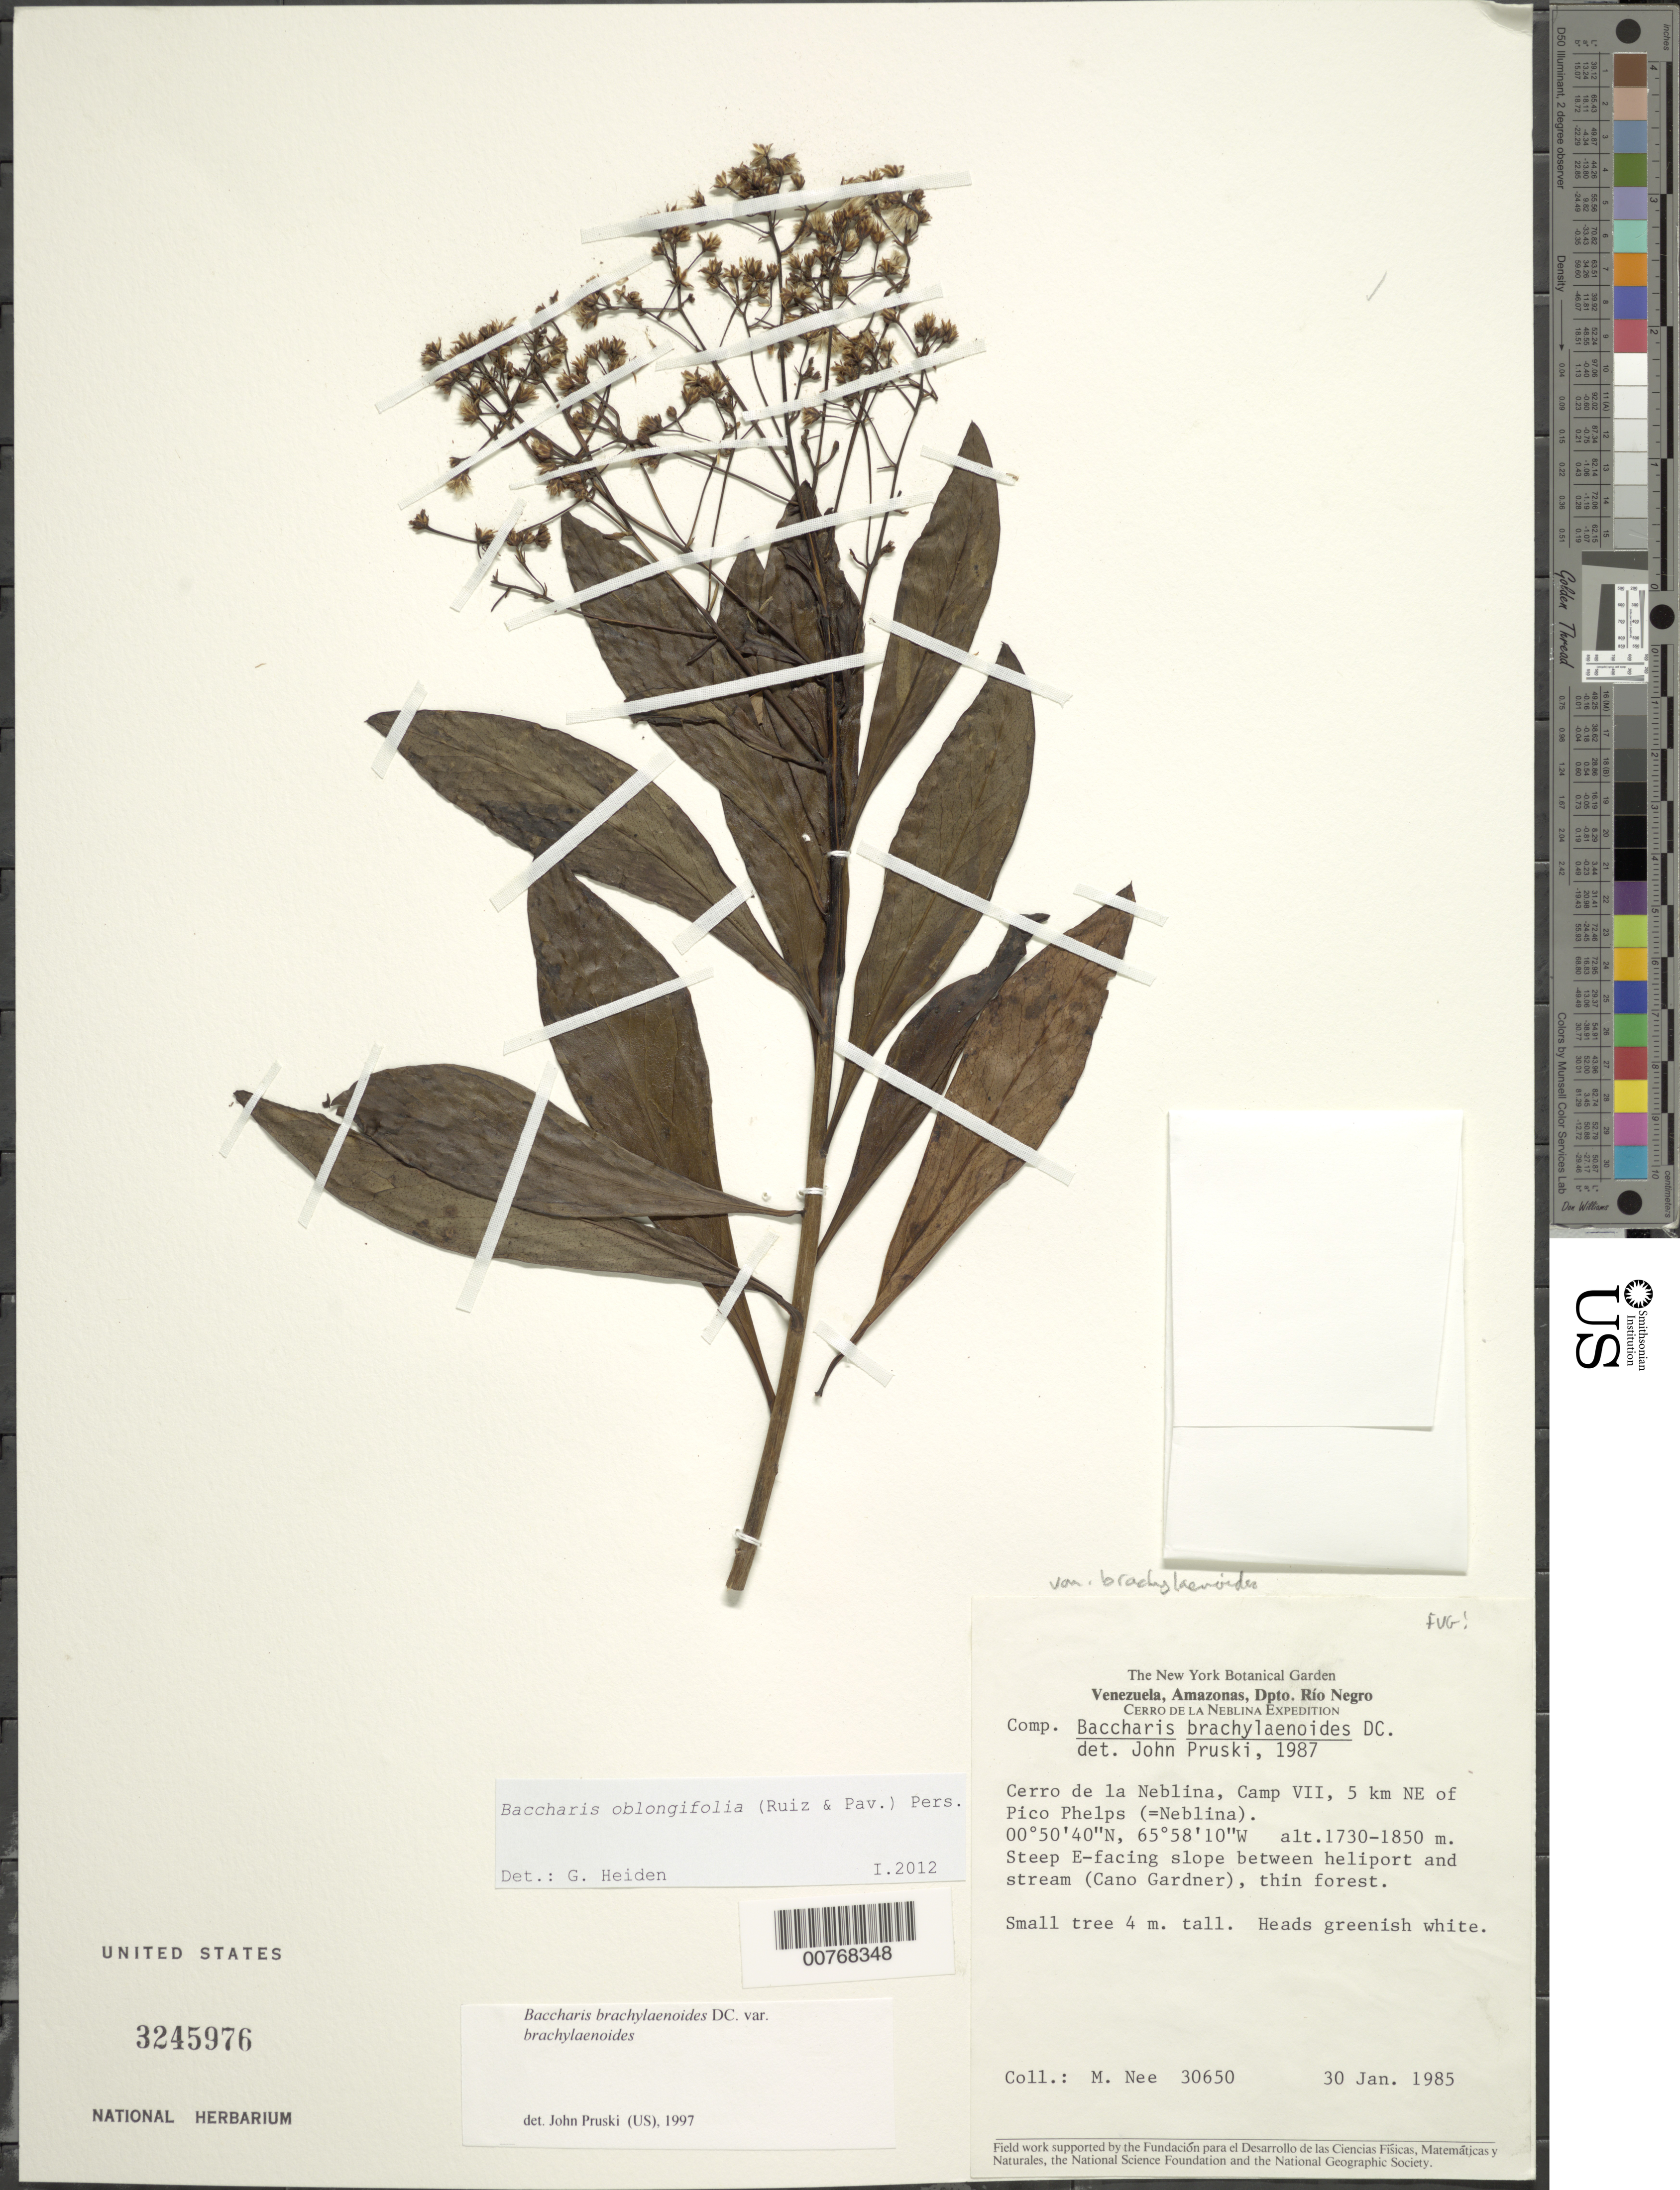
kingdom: Plantae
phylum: Tracheophyta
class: Magnoliopsida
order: Asterales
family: Asteraceae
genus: Baccharis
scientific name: Baccharis oblongifolia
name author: (Ruiz & Pav.) Pers.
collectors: M. Nee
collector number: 30650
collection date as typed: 30-Jan-85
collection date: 1985-01-30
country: Venezuela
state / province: Amazonas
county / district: Río Negro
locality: Cerro de la Neblina, Camp VII, 5 km NE of Pico Phelps (=Neblina)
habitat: Thin forest, steep E facing slope betw heliport & stream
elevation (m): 1730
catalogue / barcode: US 3245976